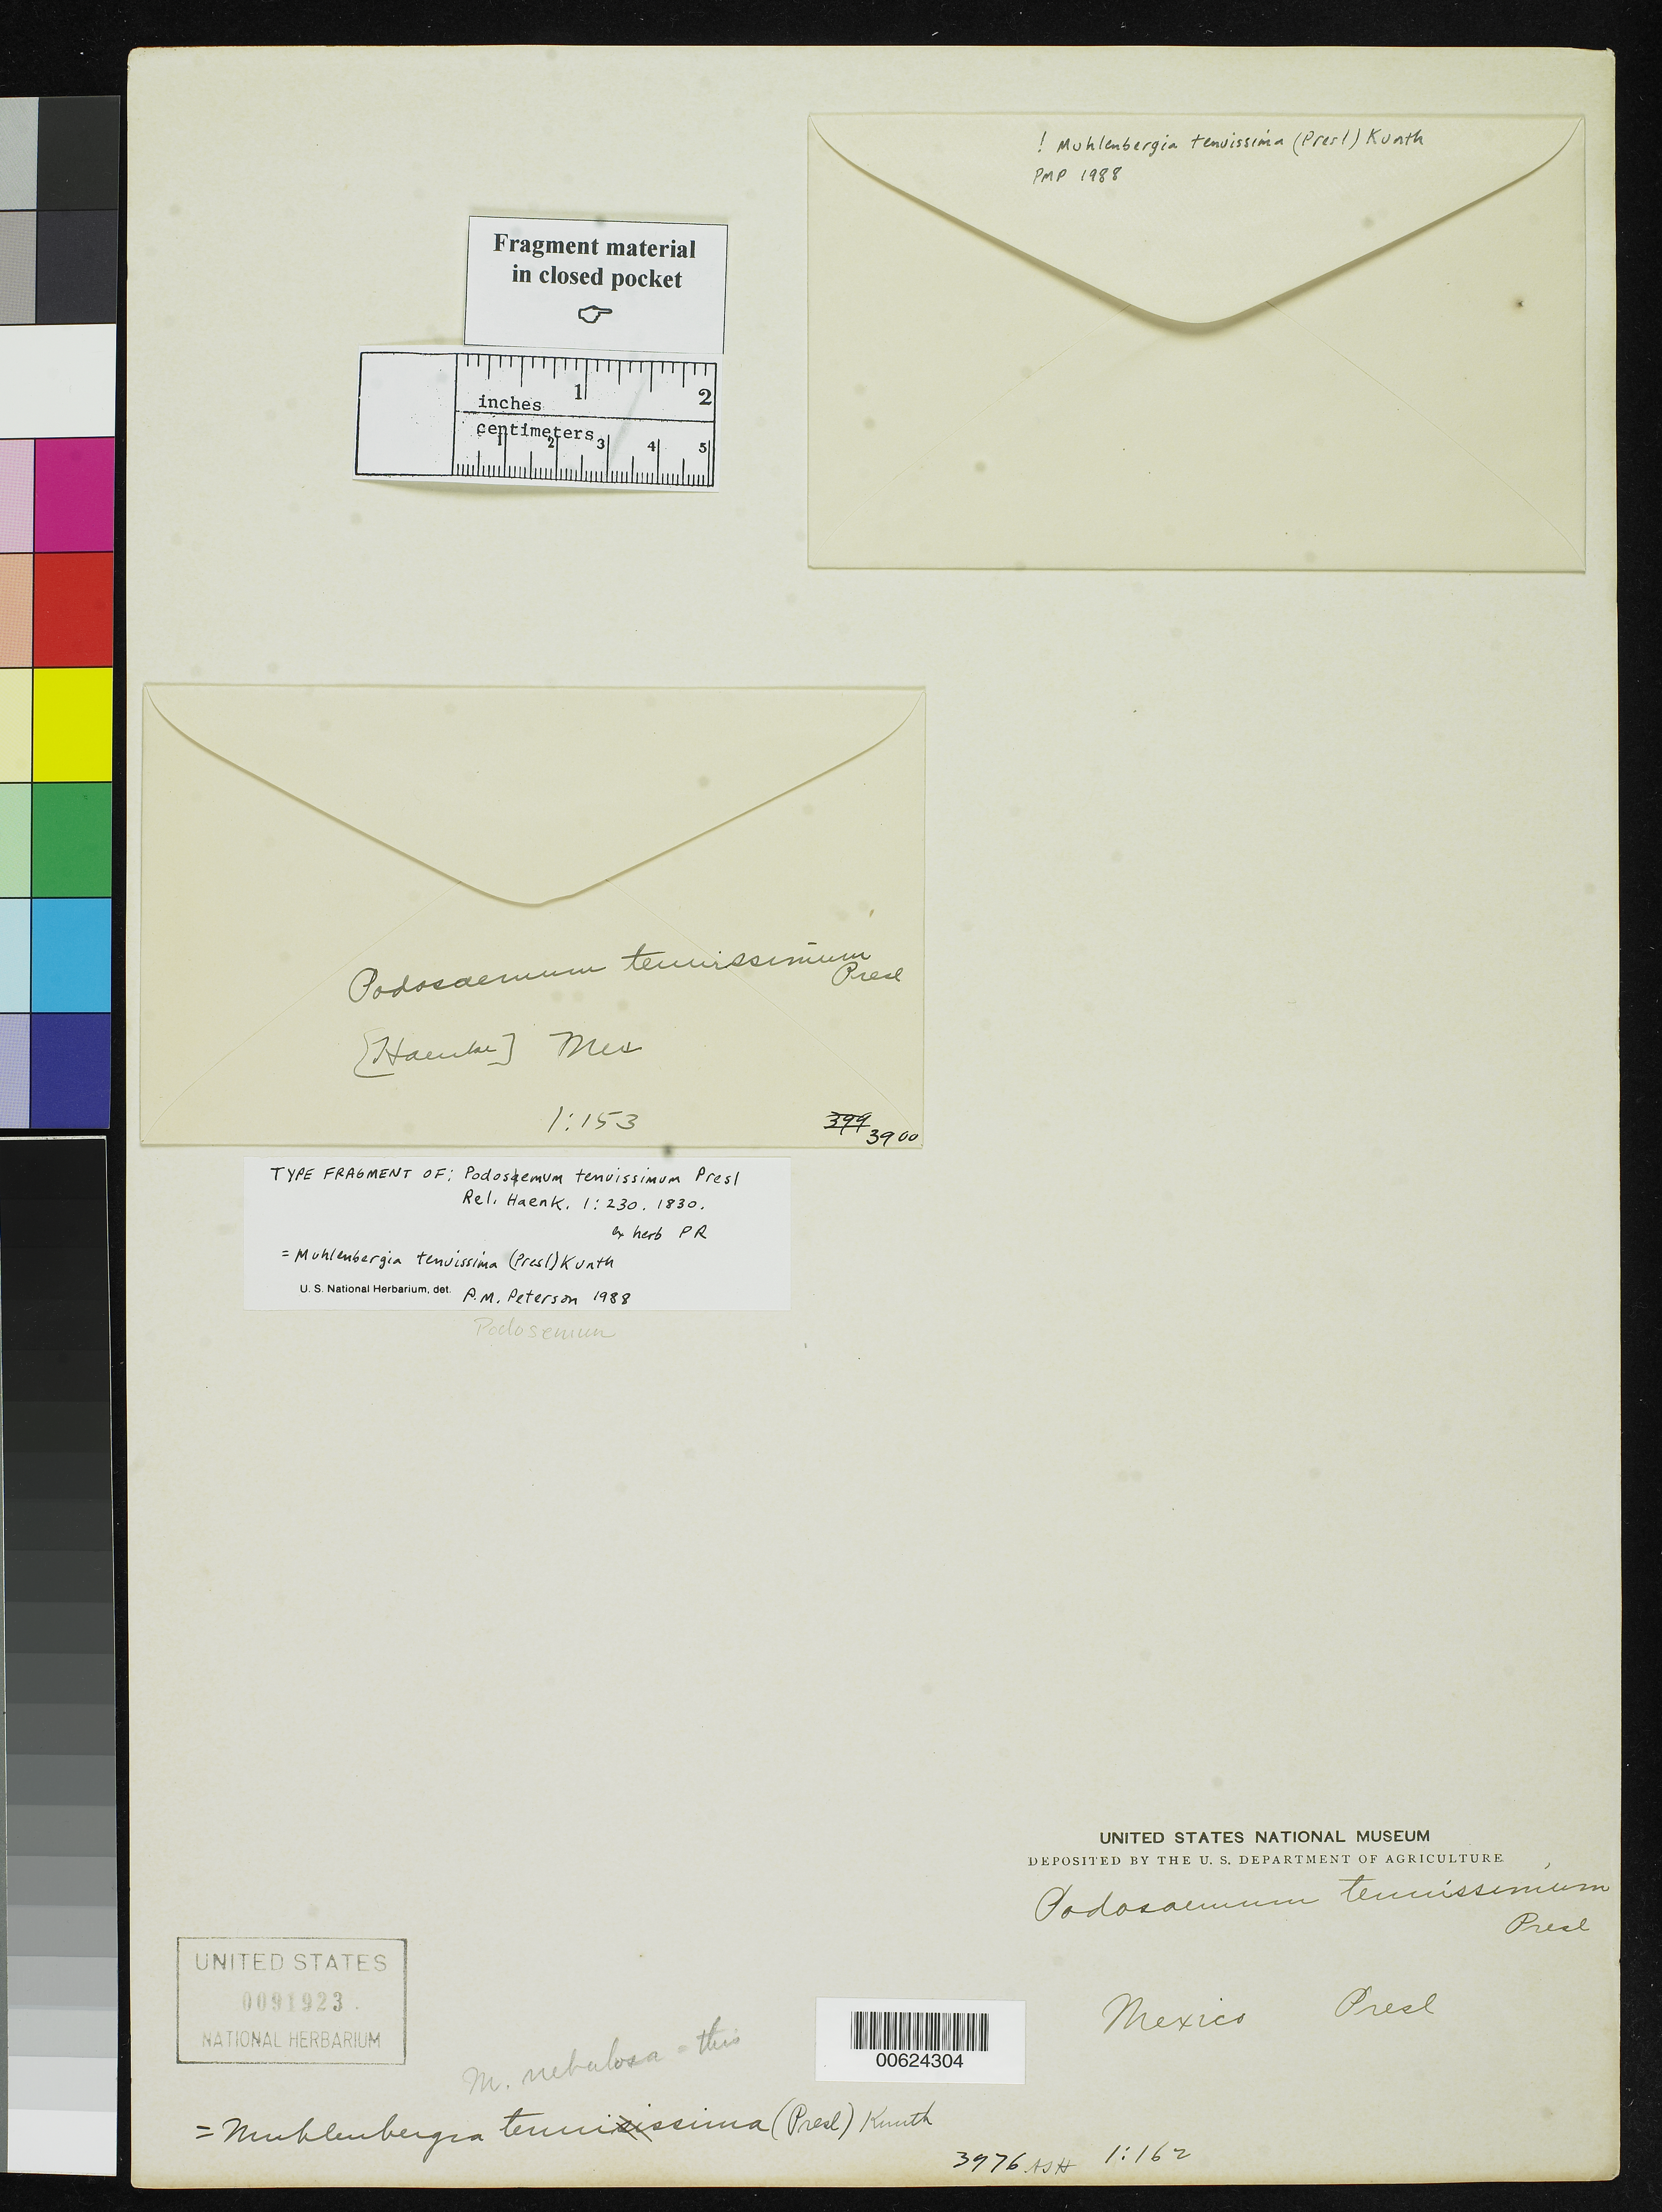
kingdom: Plantae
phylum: Tracheophyta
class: Liliopsida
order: Poales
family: Poaceae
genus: Podosemum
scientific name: Podosemum tenuissimum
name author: J. Presl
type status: Type Fragment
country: Mexico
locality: E of Monserrat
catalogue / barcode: US 91923